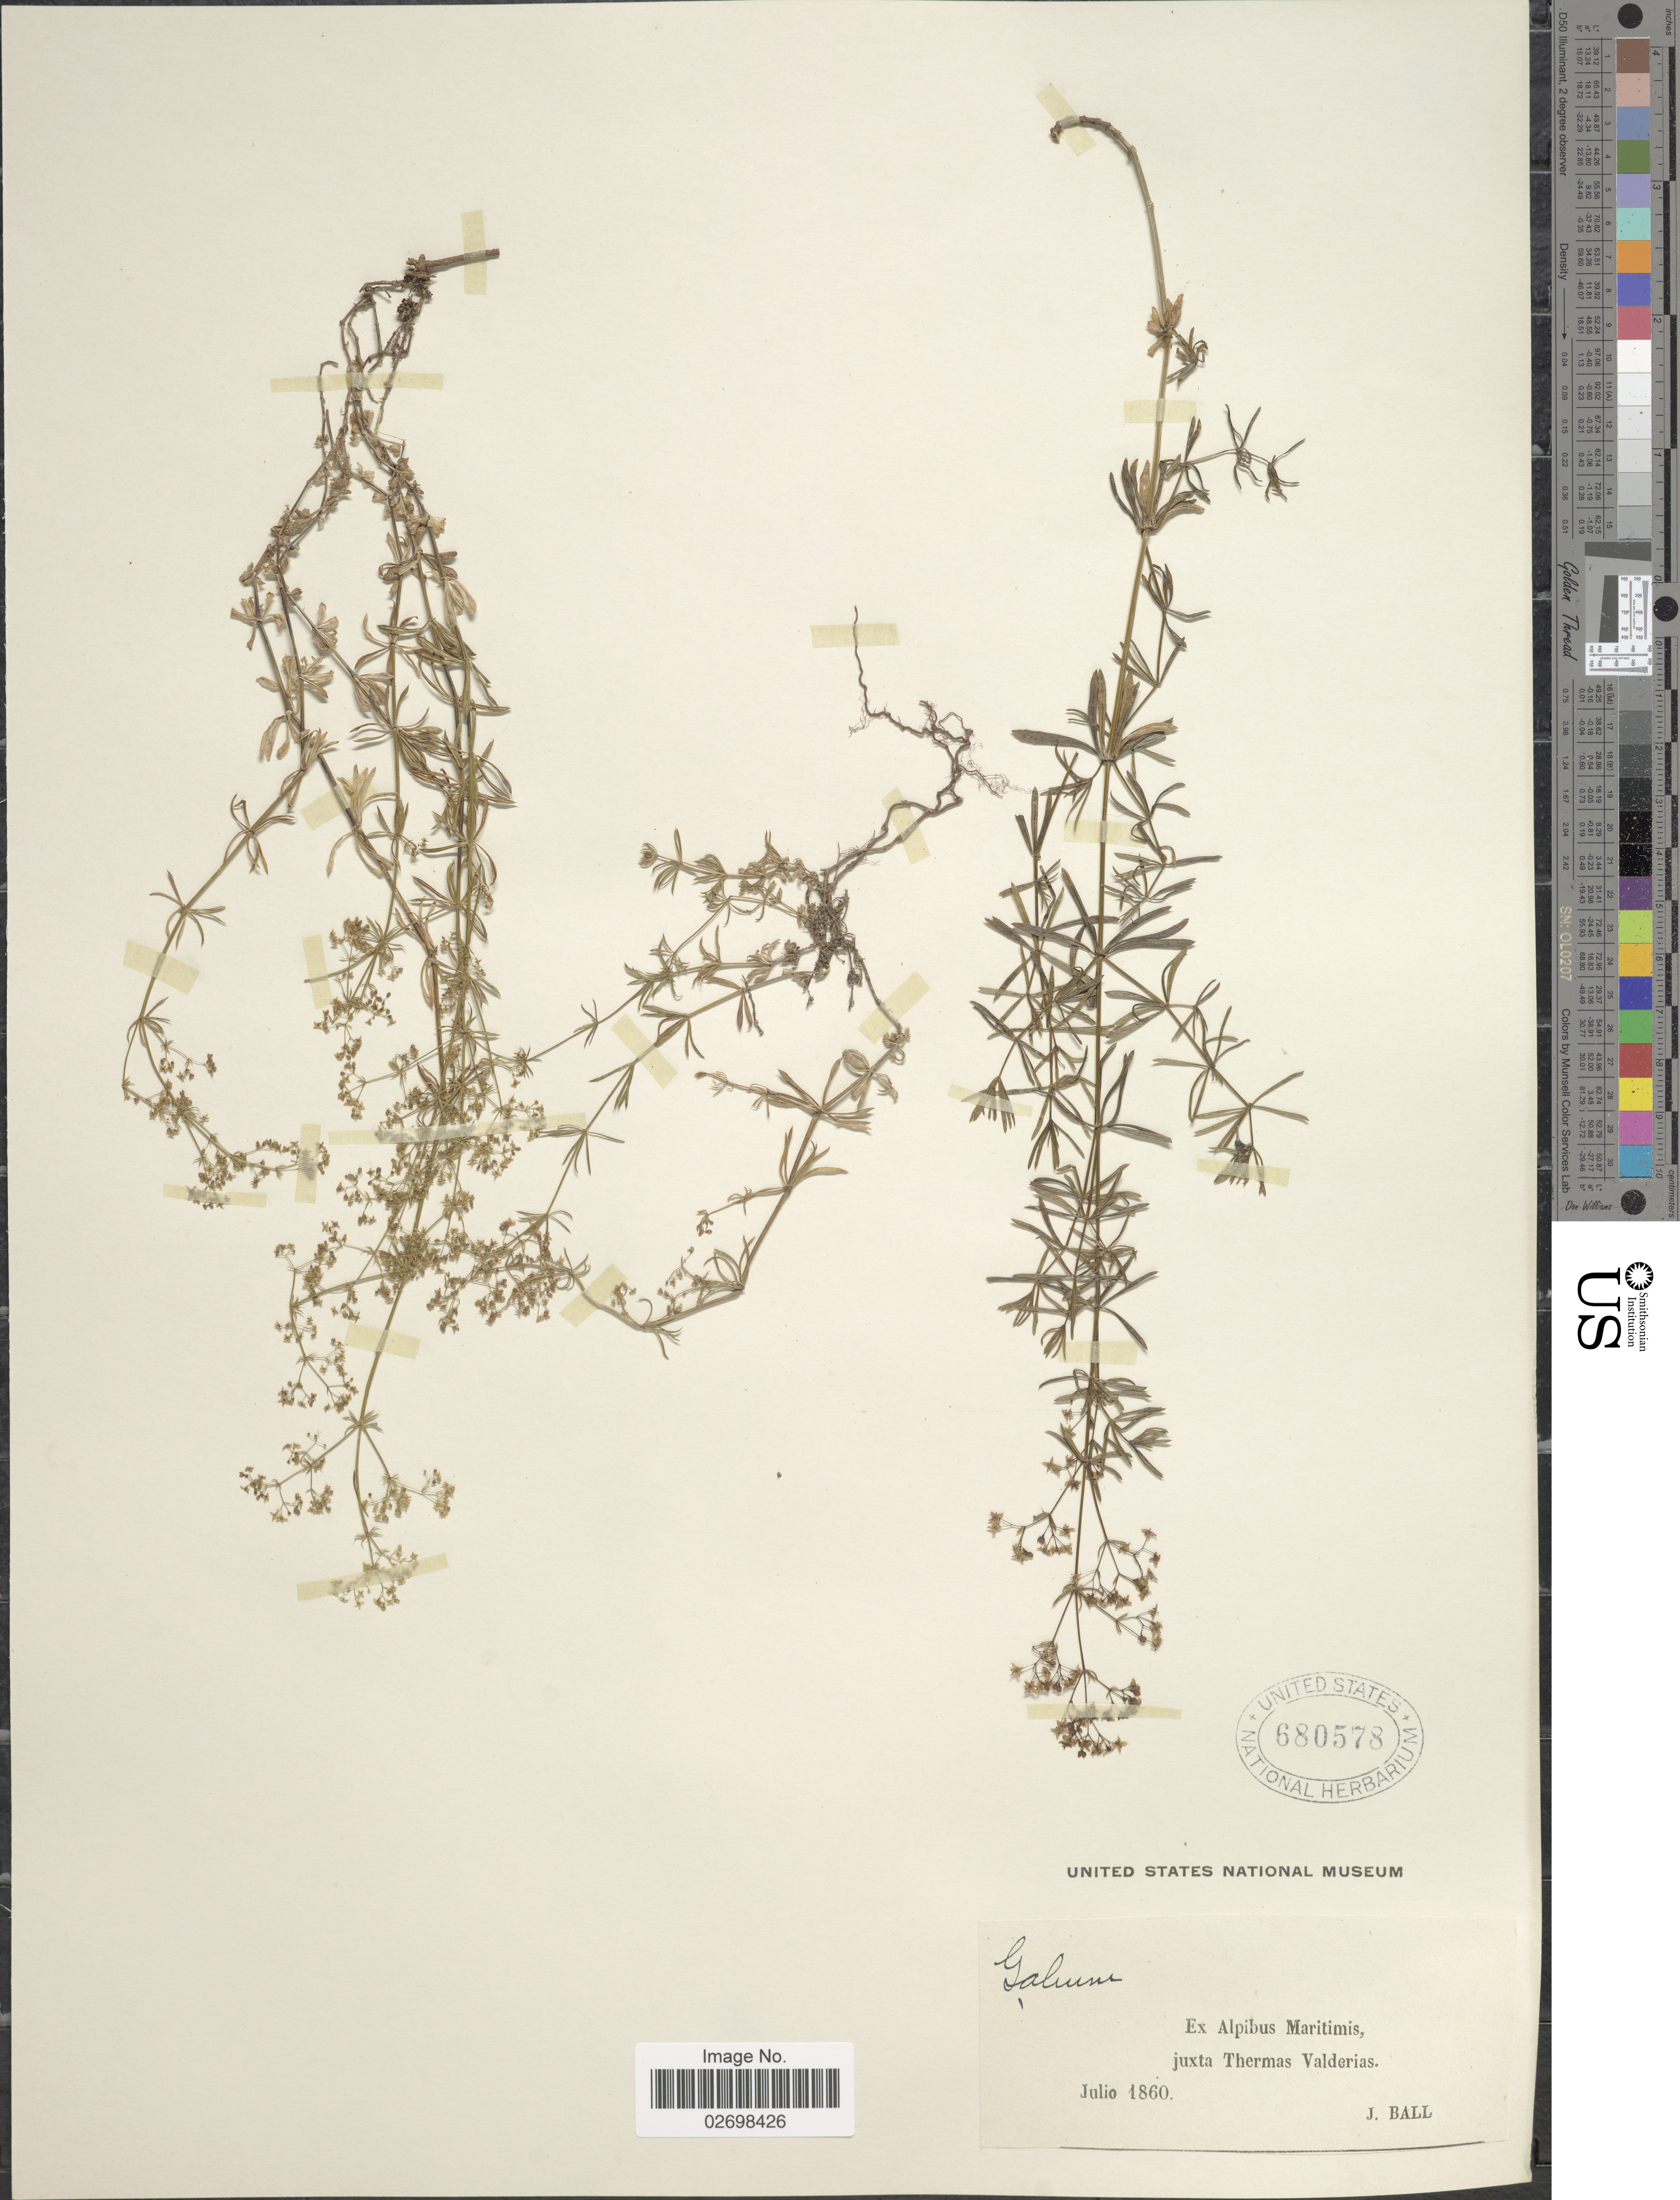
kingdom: Plantae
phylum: Tracheophyta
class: Magnoliopsida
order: Gentianales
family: Rubiaceae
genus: Galium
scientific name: Galium sp.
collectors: J. Ball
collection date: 1860-07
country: Spain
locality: Alpibus Maritimis, juxta Thermas Valderias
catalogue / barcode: US 680578